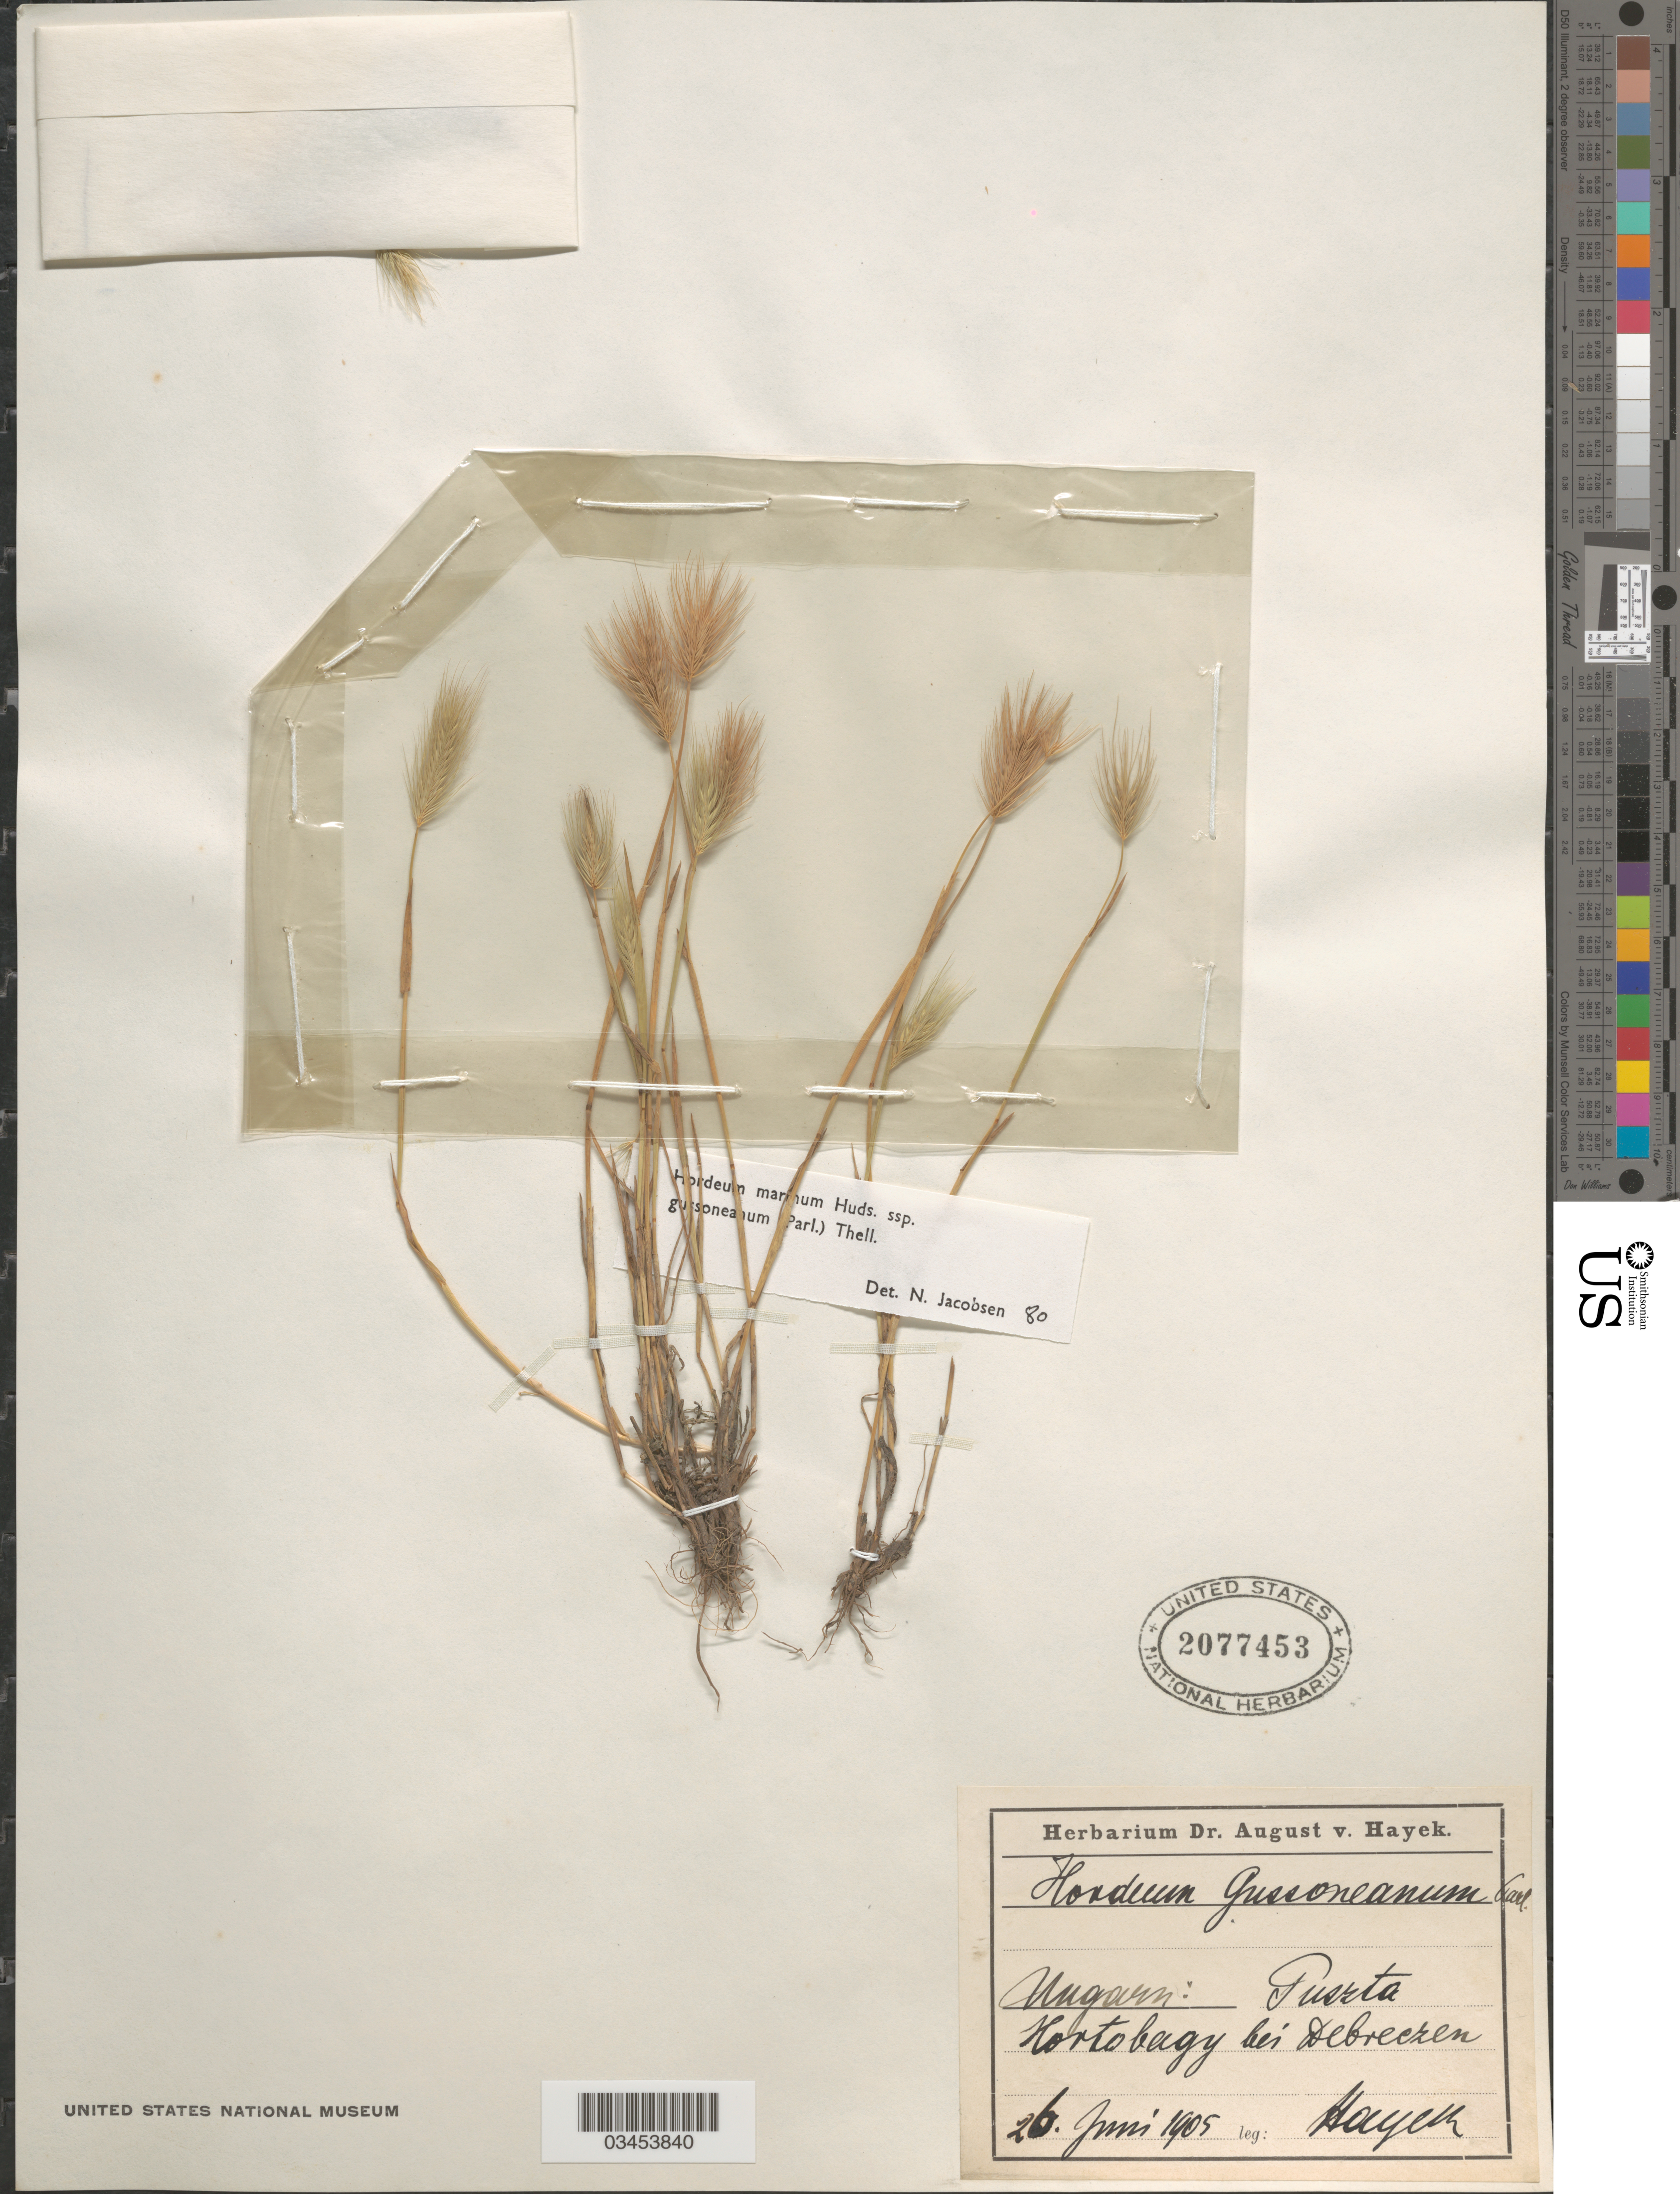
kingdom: Plantae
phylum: Tracheophyta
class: Liliopsida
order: Poales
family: Poaceae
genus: Hordeum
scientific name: Hordeum marinum subsp. gussoneanum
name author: (Parl.) Thell.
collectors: A. A. von Hayek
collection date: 1905-06-26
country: Hungary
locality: Ungarn: Puszta Hortobagy bei Debreczen.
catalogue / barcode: US 2077453